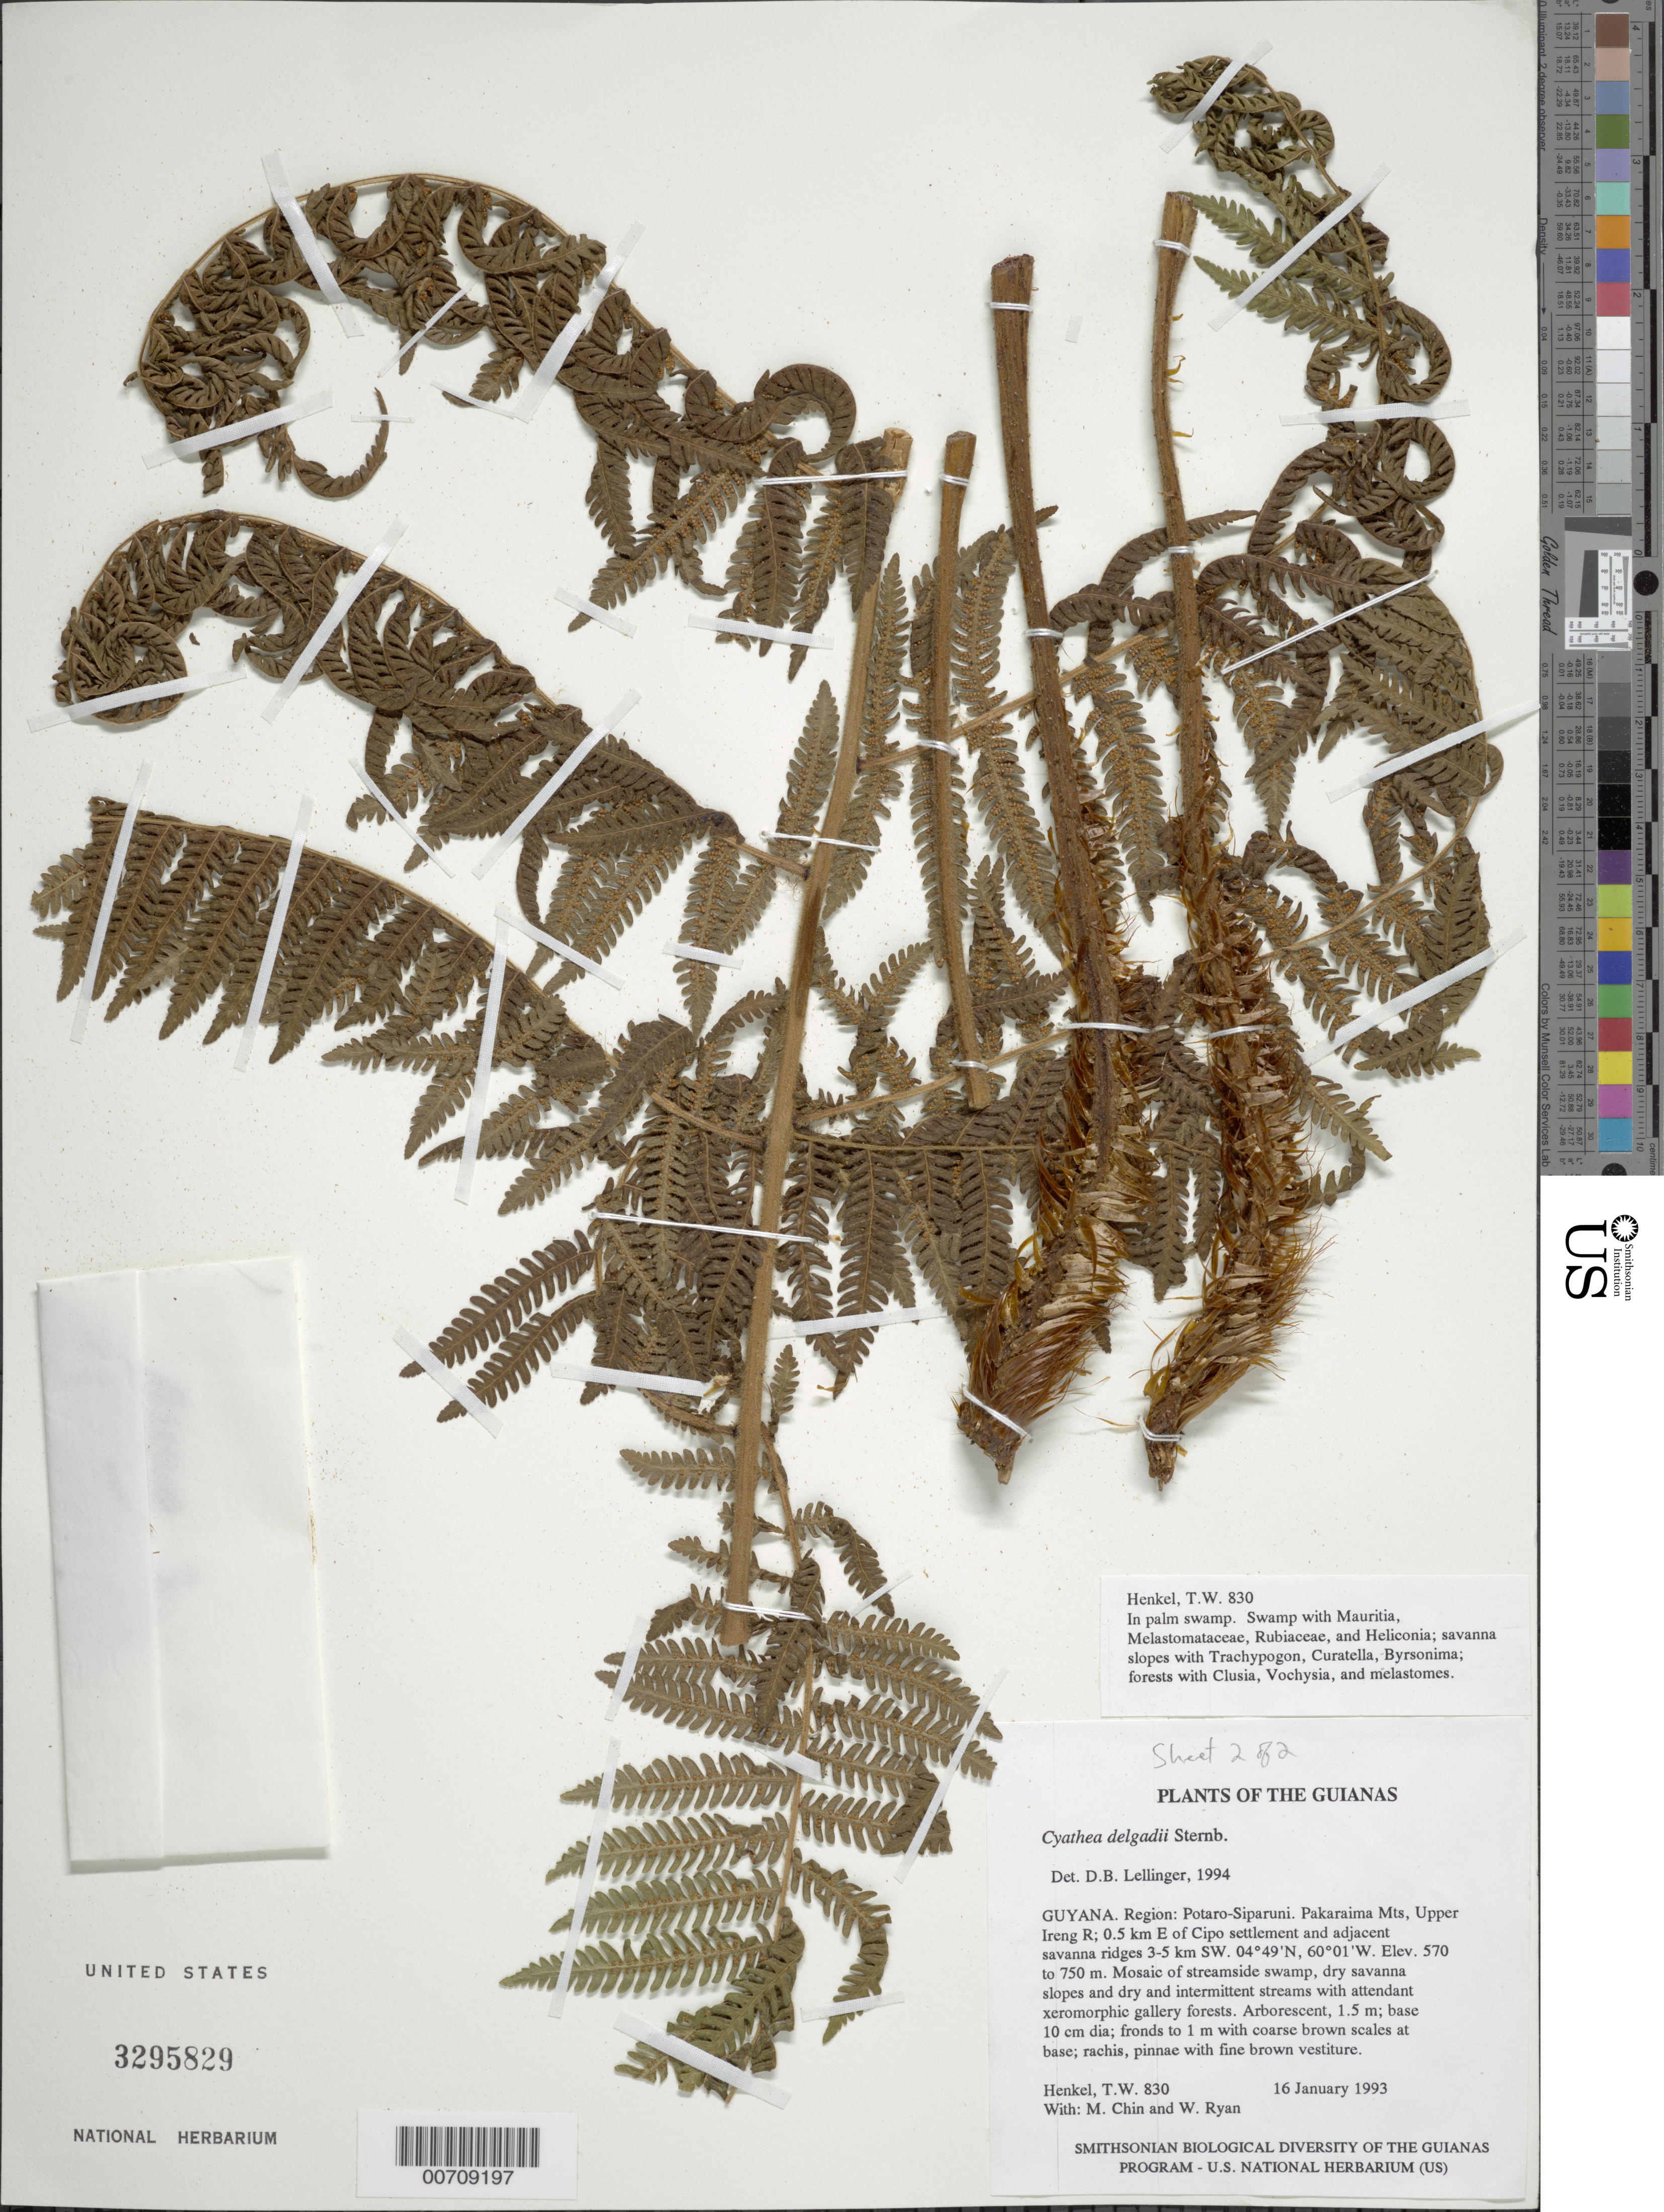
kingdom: Plantae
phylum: Tracheophyta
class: Polypodiopsida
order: Cyatheales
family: Cyatheaceae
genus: Cyathea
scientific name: Cyathea delgadii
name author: Pohl ex Sternb.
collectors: T. Henkel, M. Chin & W. Ryan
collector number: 830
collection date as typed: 16 January 1993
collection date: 1993-01-16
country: Guyana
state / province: Potaro-Siparuni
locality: Pakaraima Mts, Upper Ireng R; 0.5 km E of Cipo settlement and adjacent savanna ridges 3-5 km SW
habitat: Mosaic of streamside swamp, dry savanna slopes and dry and intermittent streams with attendant xeromorphic gallery forests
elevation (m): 570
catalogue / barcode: US 3295829